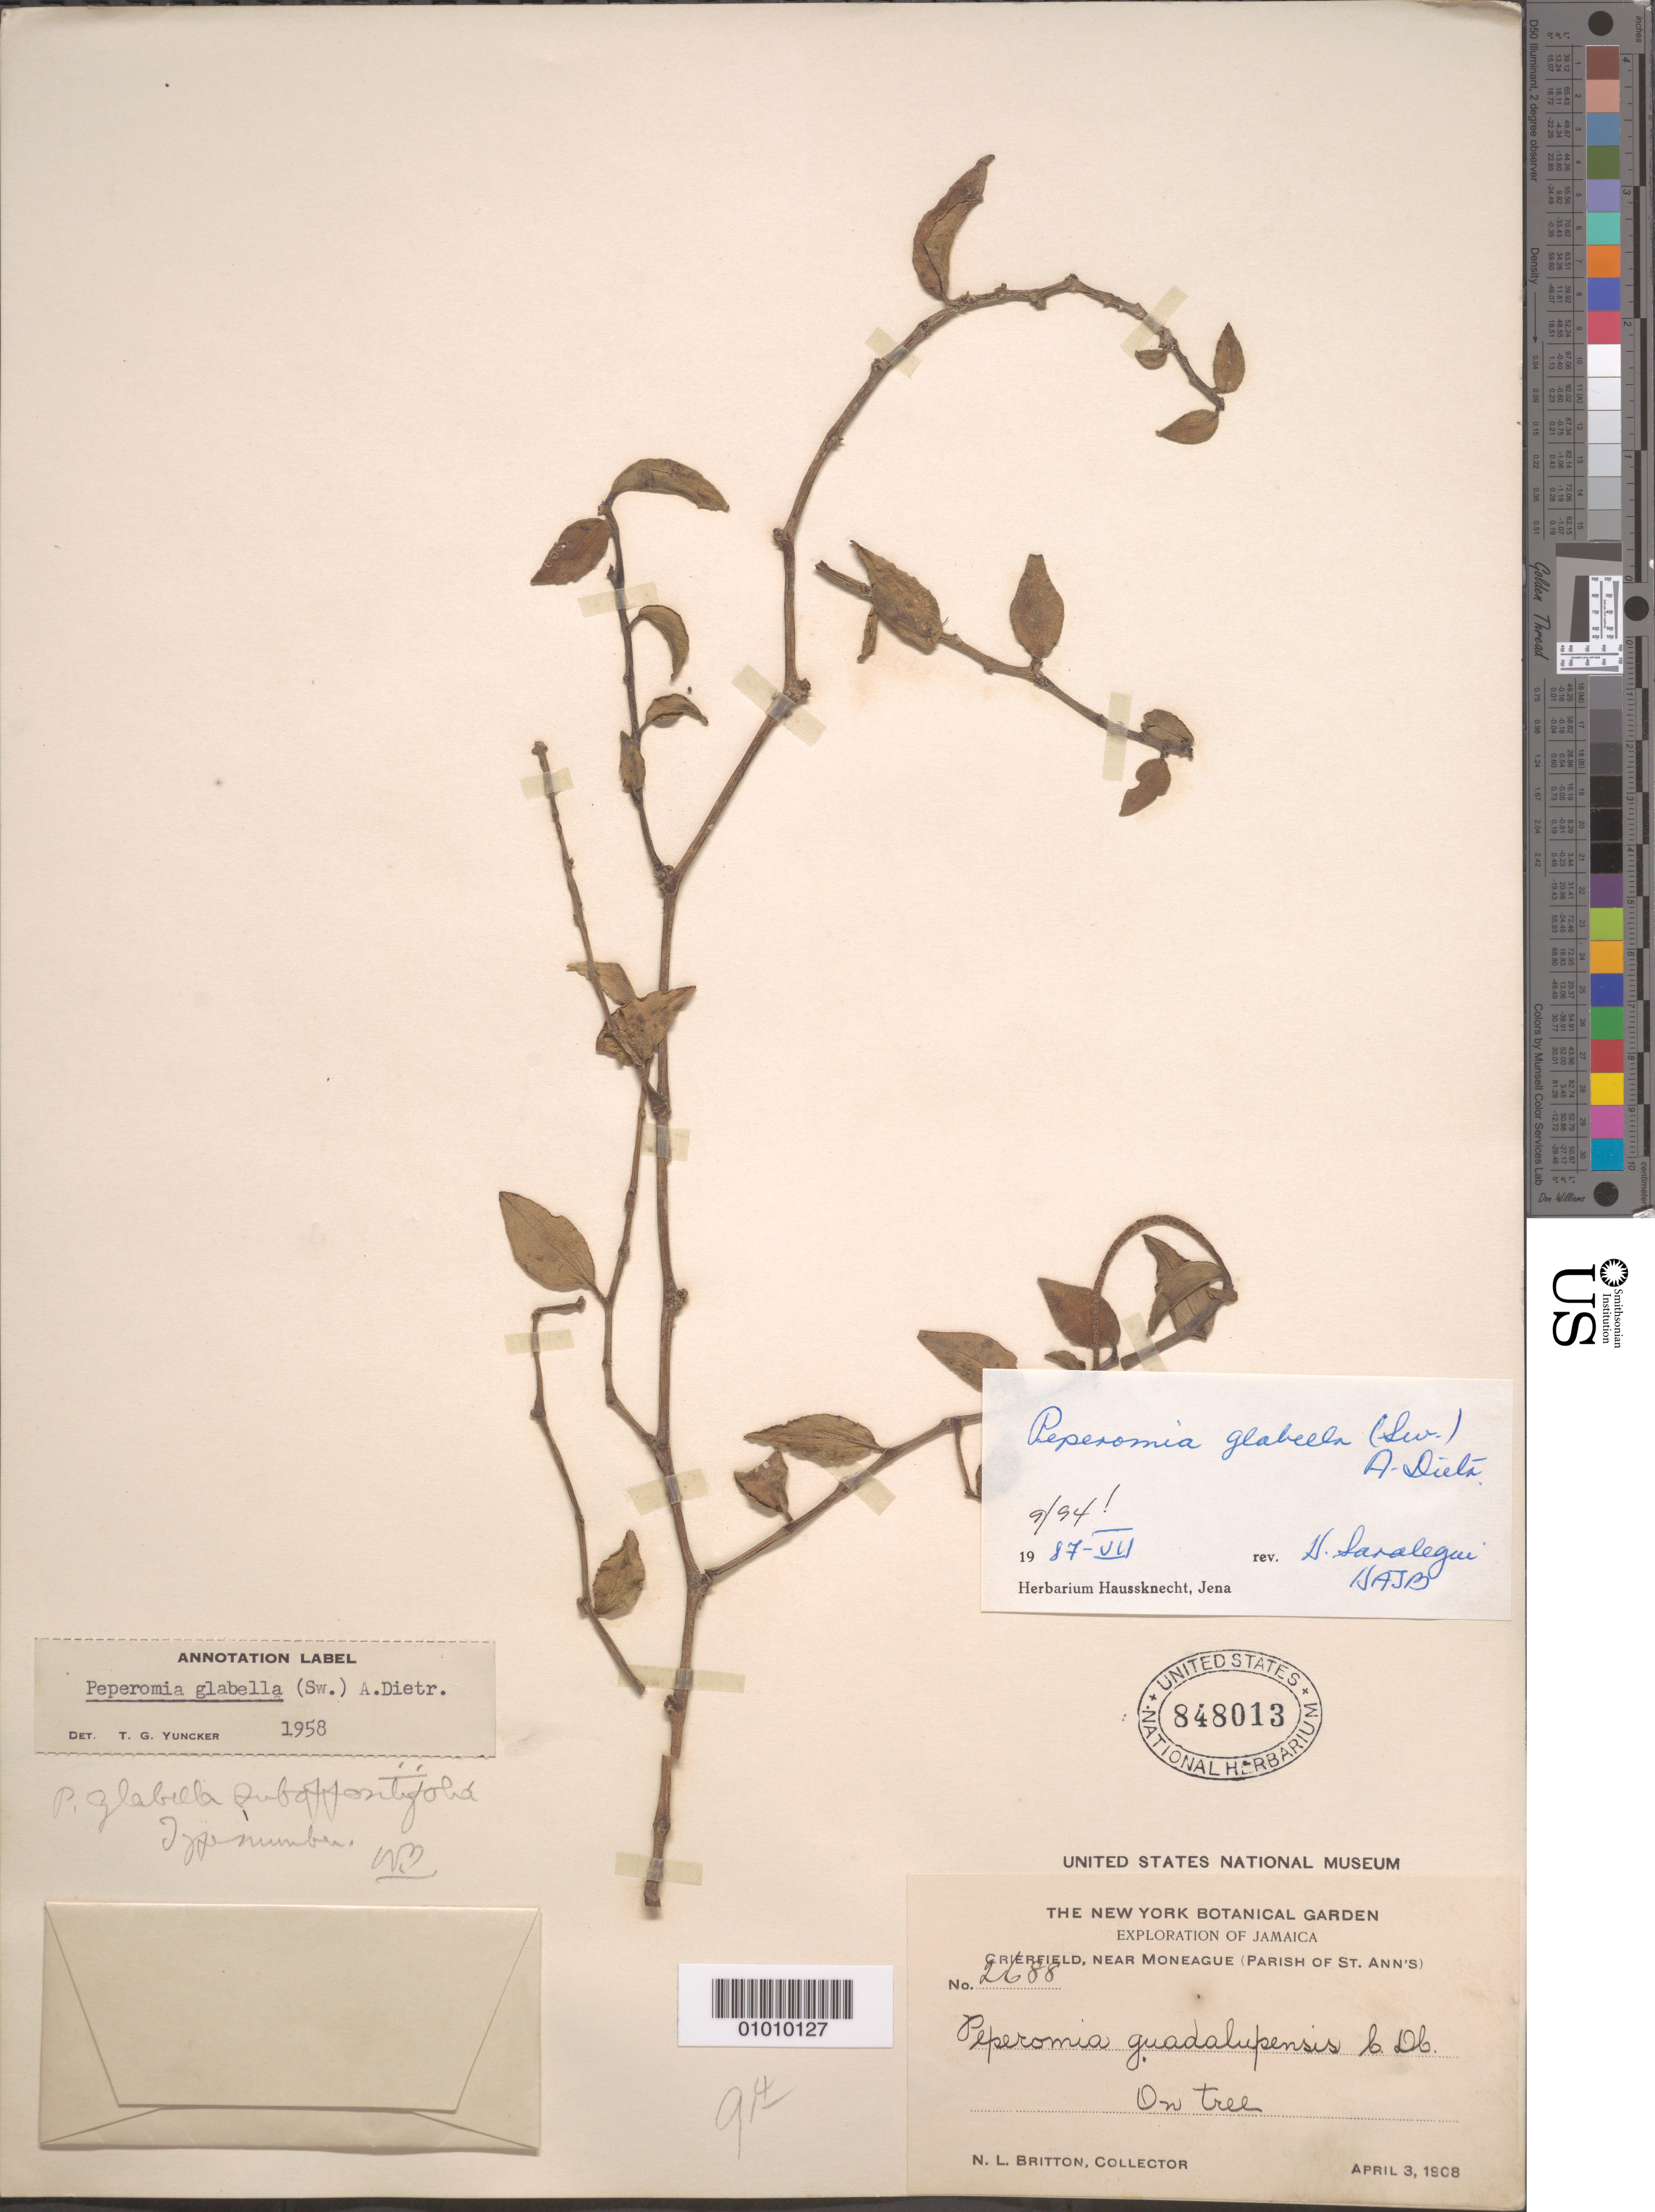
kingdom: Plantae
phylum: Tracheophyta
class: Magnoliopsida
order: Piperales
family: Piperaceae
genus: Peperomia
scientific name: Peperomia glabella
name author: (Sw.) A. Dietr.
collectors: N. Britton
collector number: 2688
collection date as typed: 03 Apr 1908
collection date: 1908-04-03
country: Jamaica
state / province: Saint Ann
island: Jamaica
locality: Criverfield, near Moneague. On a tree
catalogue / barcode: US 848013